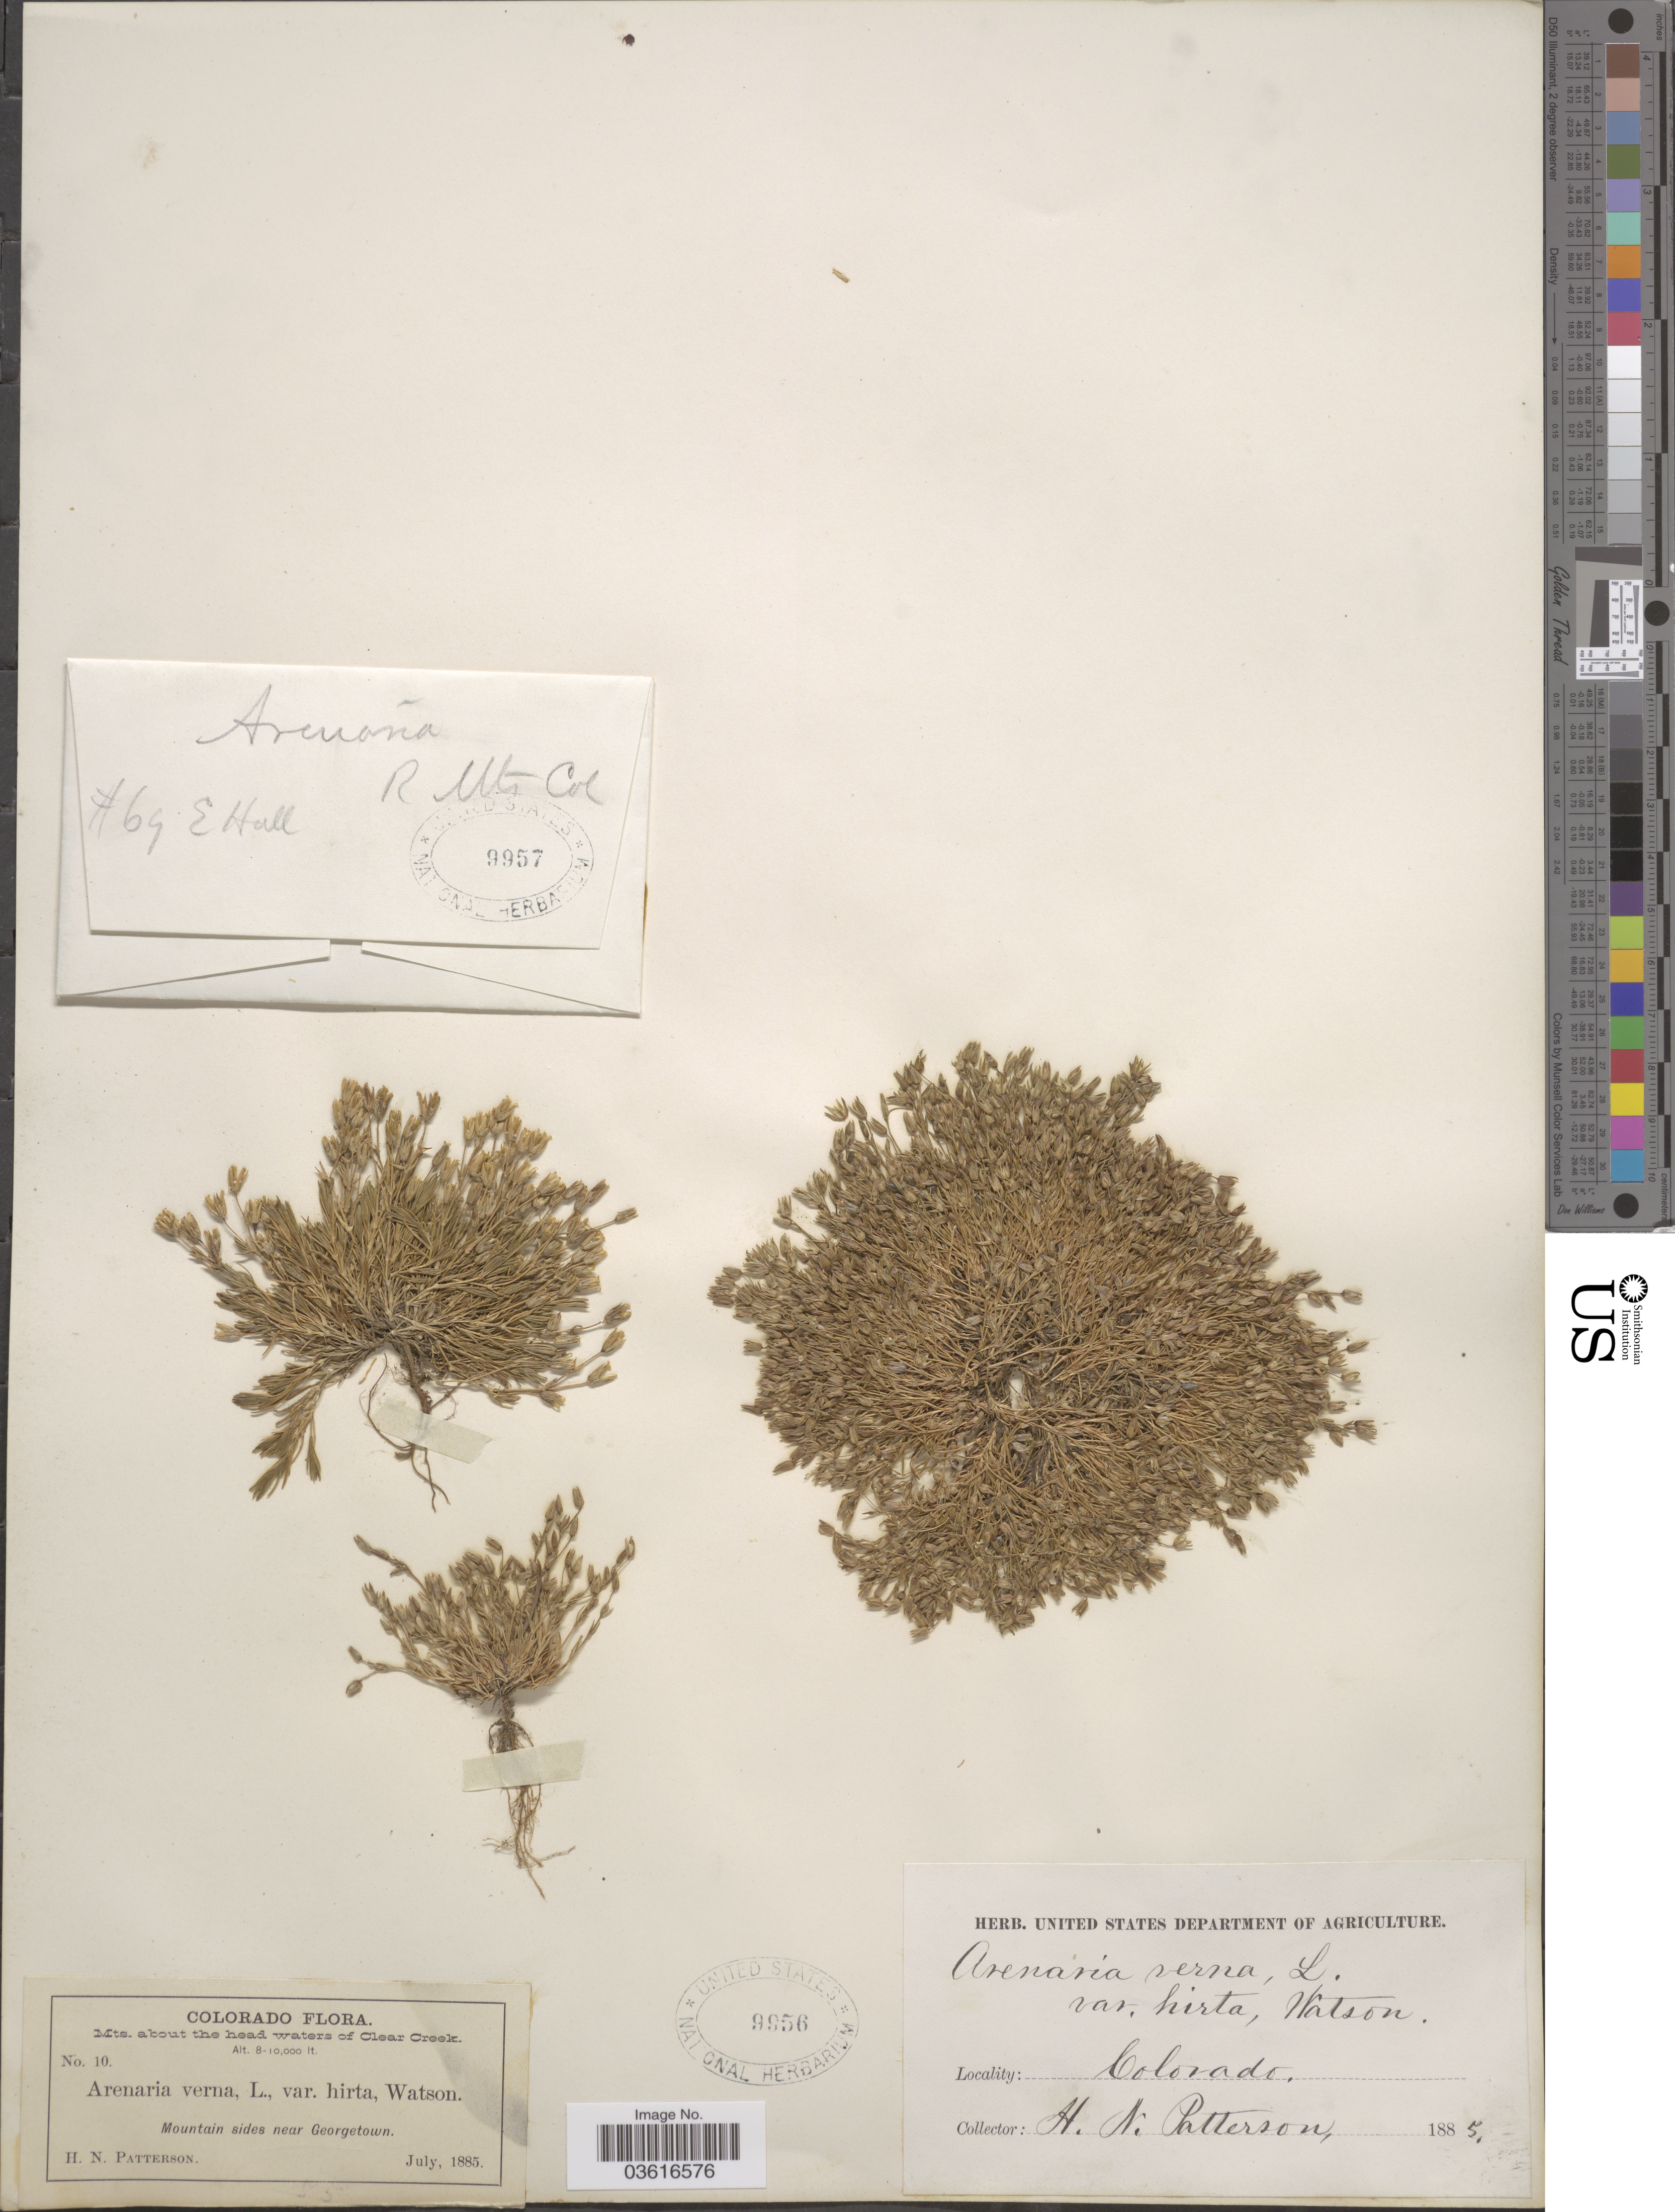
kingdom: Plantae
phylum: Tracheophyta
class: Magnoliopsida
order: Caryophyllales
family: Caryophyllaceae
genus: Minuartia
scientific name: Minuartia propinqua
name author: (Richardson) House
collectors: H. N. Patterson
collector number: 10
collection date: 1885-07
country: United States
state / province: Colorado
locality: Mts. about the head waters of Clear Creek. Mountain sides near Georgetown.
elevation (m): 2438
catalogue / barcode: US 9956